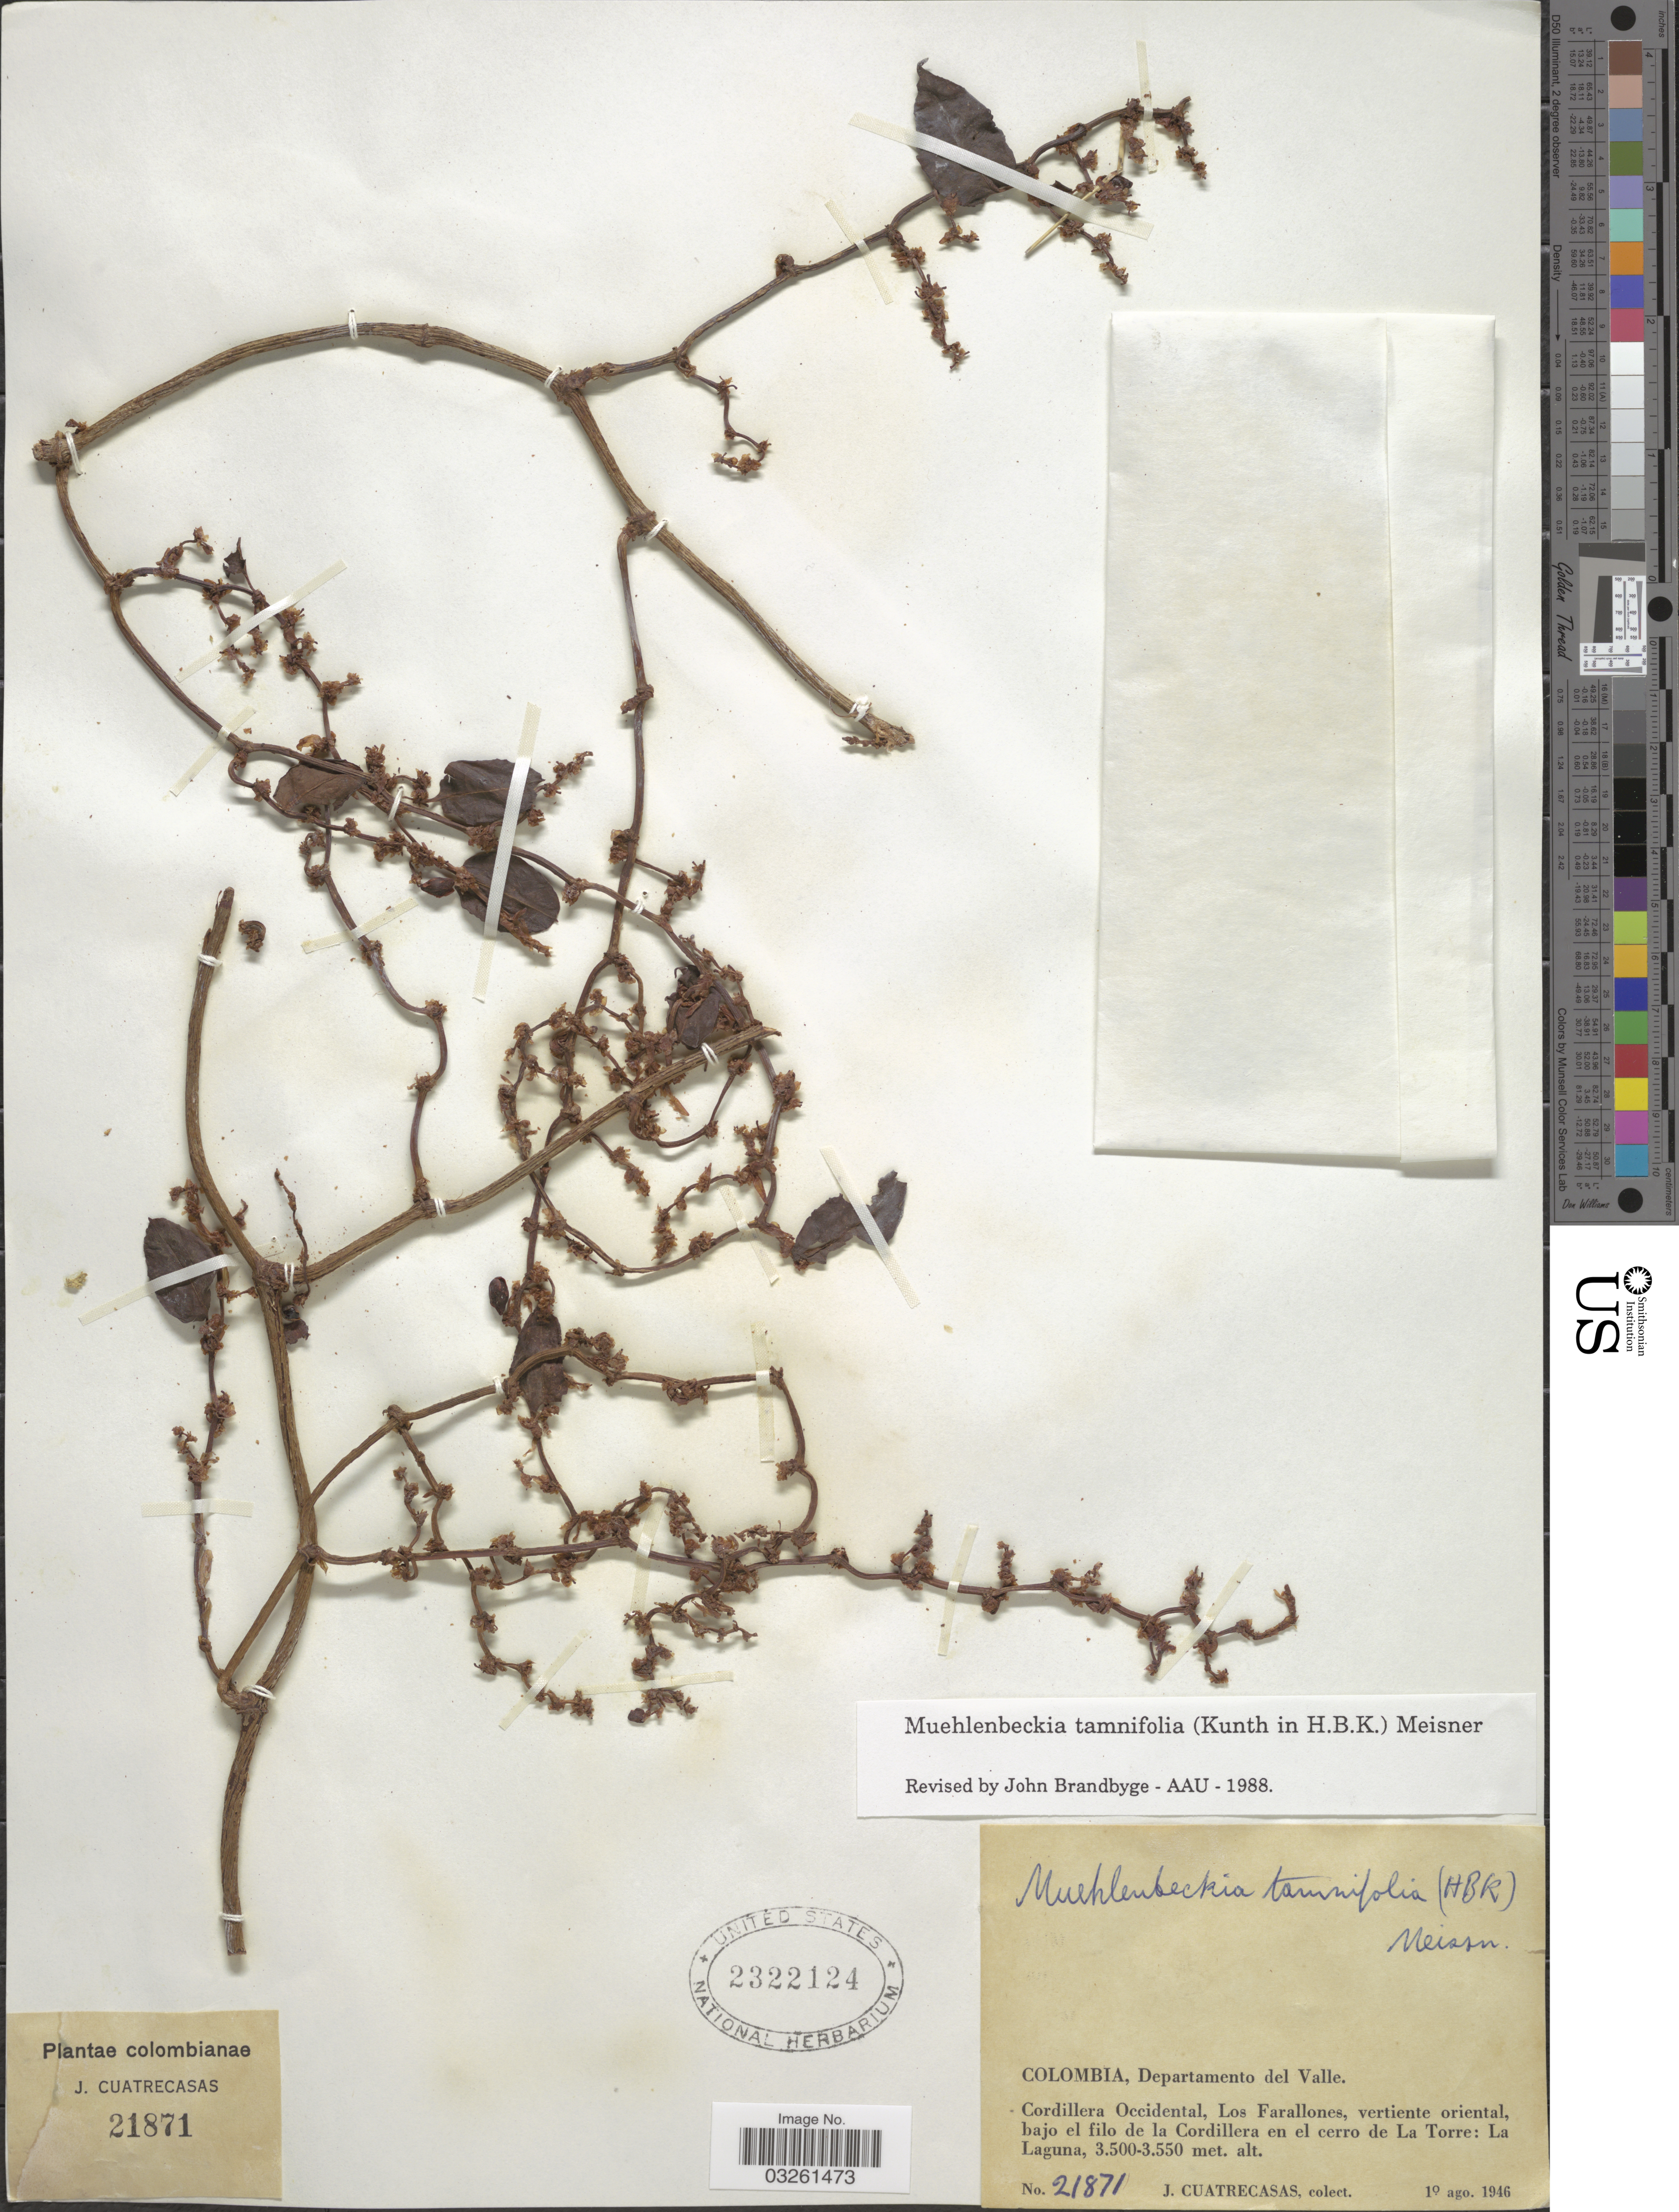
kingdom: Plantae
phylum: Tracheophyta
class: Magnoliopsida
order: Caryophyllales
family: Polygonaceae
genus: Muehlenbeckia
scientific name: Muehlenbeckia tamnifolia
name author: (Kunth) Meisn.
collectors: J. Cuatrecasas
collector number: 21871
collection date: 1946-08-19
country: Colombia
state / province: Valle del Cauca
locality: Departamento del Valle, Cordillera Occidental, Los Farallones, vertiente oriental, bajo el filo de la Cordillera en el cerro de La Torre: La Laguna.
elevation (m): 3500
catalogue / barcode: US 2322124